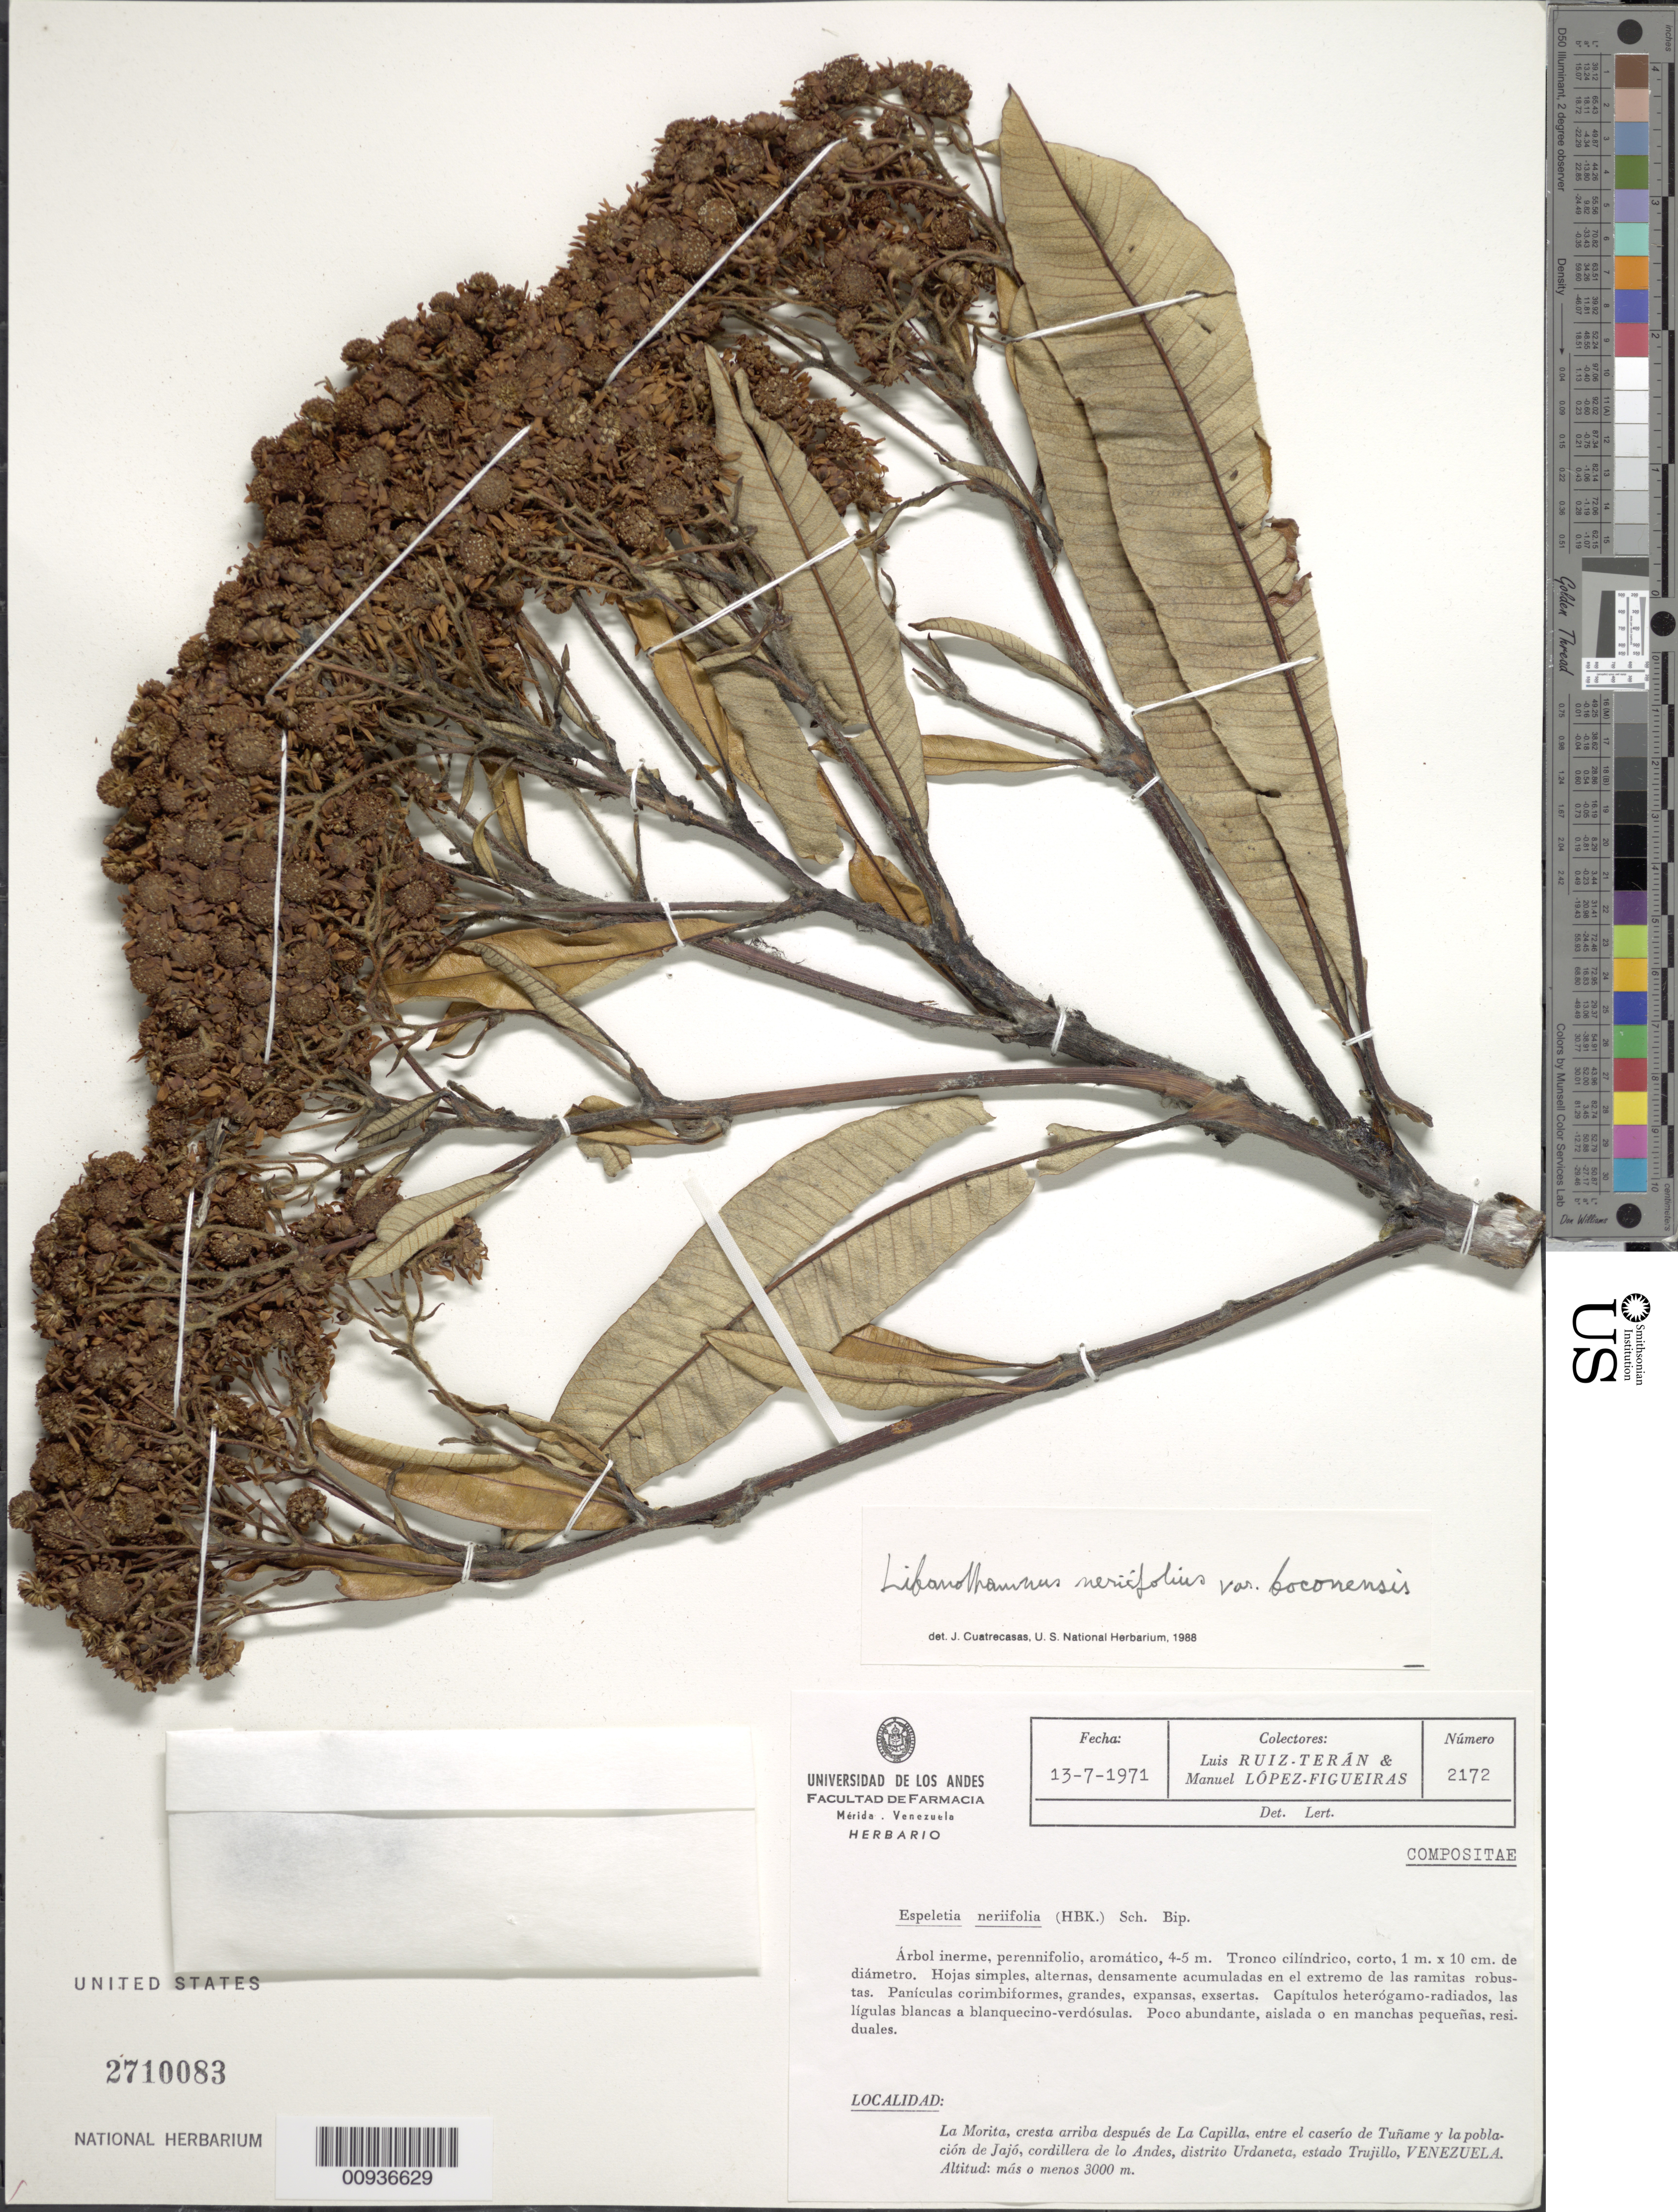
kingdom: Plantae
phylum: Tracheophyta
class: Magnoliopsida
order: Asterales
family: Asteraceae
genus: Libanothamnus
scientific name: Libanothamnus neriifolius var. boconensis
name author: Cuatrec.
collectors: L. E. Ruíz-Terán & M. López Figueiras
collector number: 2172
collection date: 1971-07-13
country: Venezuela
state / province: Trujillo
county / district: Urdaneta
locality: La Morita, cresta arriba después de La Capilla, entre el caserío de Tuñame y la población de Jajó, Cordillera de los Andes.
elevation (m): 3000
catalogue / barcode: US 2710083